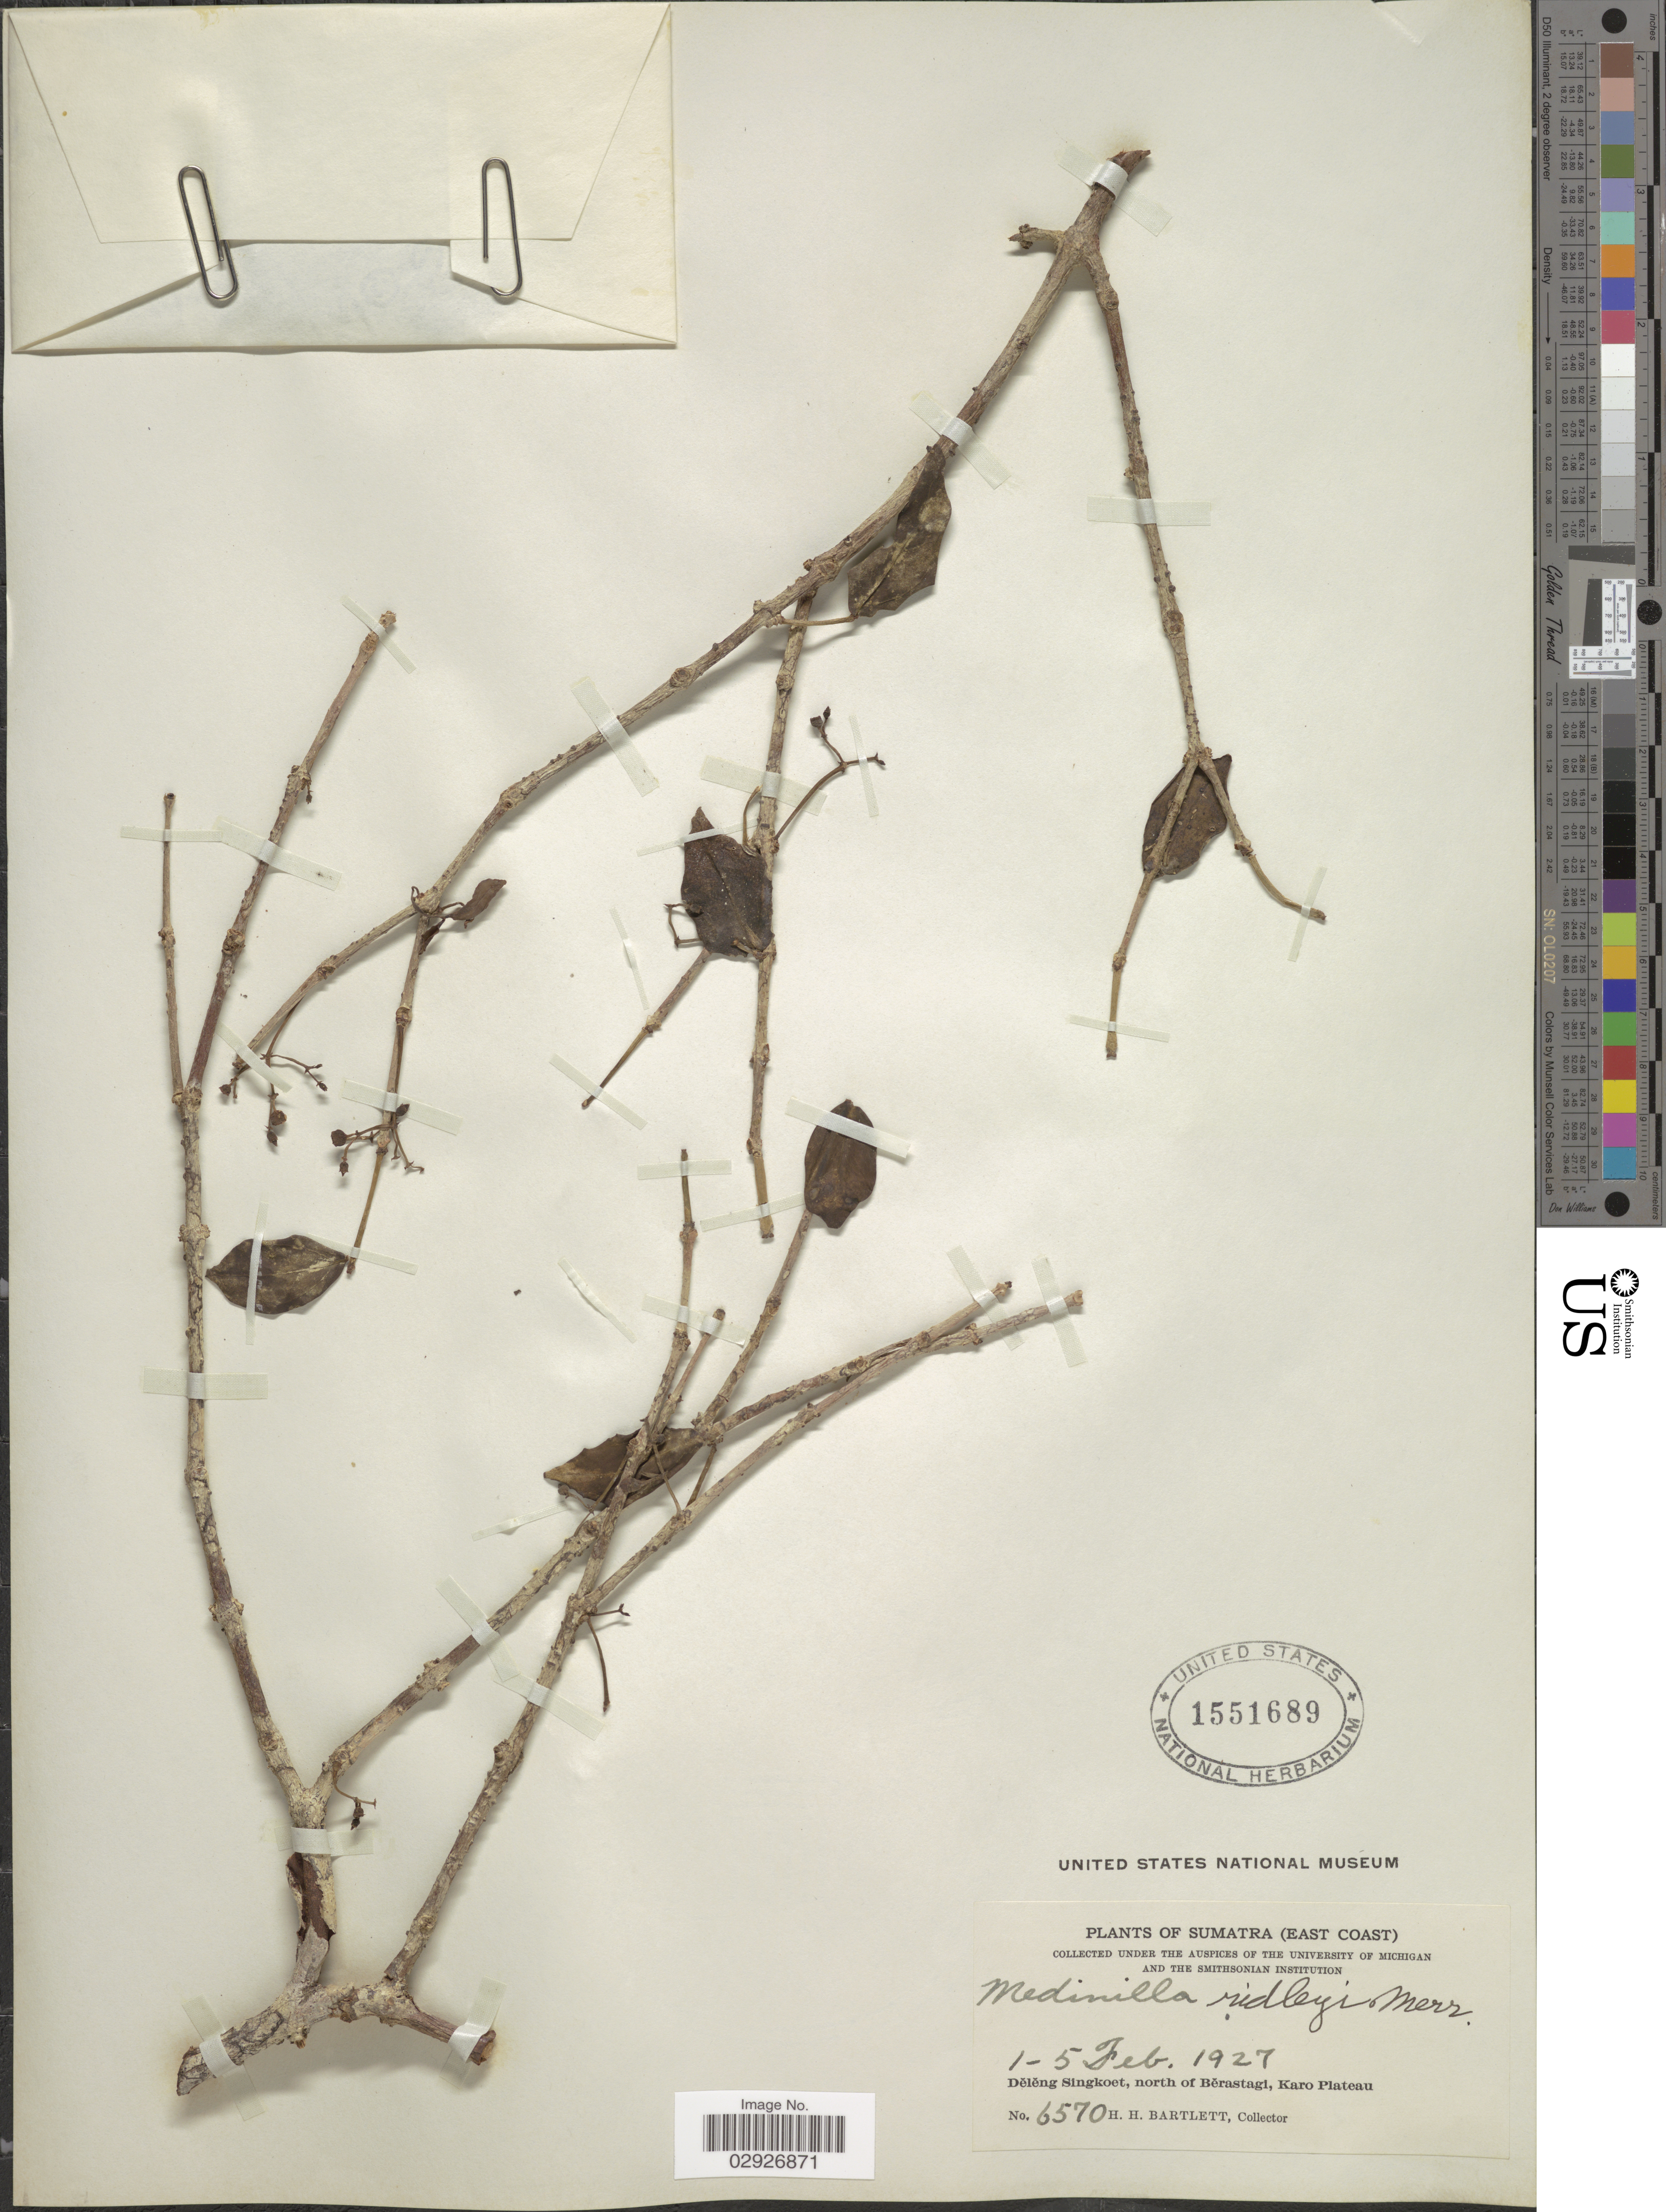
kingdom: Plantae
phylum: Tracheophyta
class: Magnoliopsida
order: Myrtales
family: Melastomataceae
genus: Medinilla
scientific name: Medinilla ridleyi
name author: Merr.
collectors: H. H. Bartlett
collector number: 6570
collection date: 1927-02-01/1927-02-05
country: Indonesia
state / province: Sumatra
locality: (East Coast). Dêlêng Singkoet, north of Bêrastagi, Karo Plateau.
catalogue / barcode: US 1551689